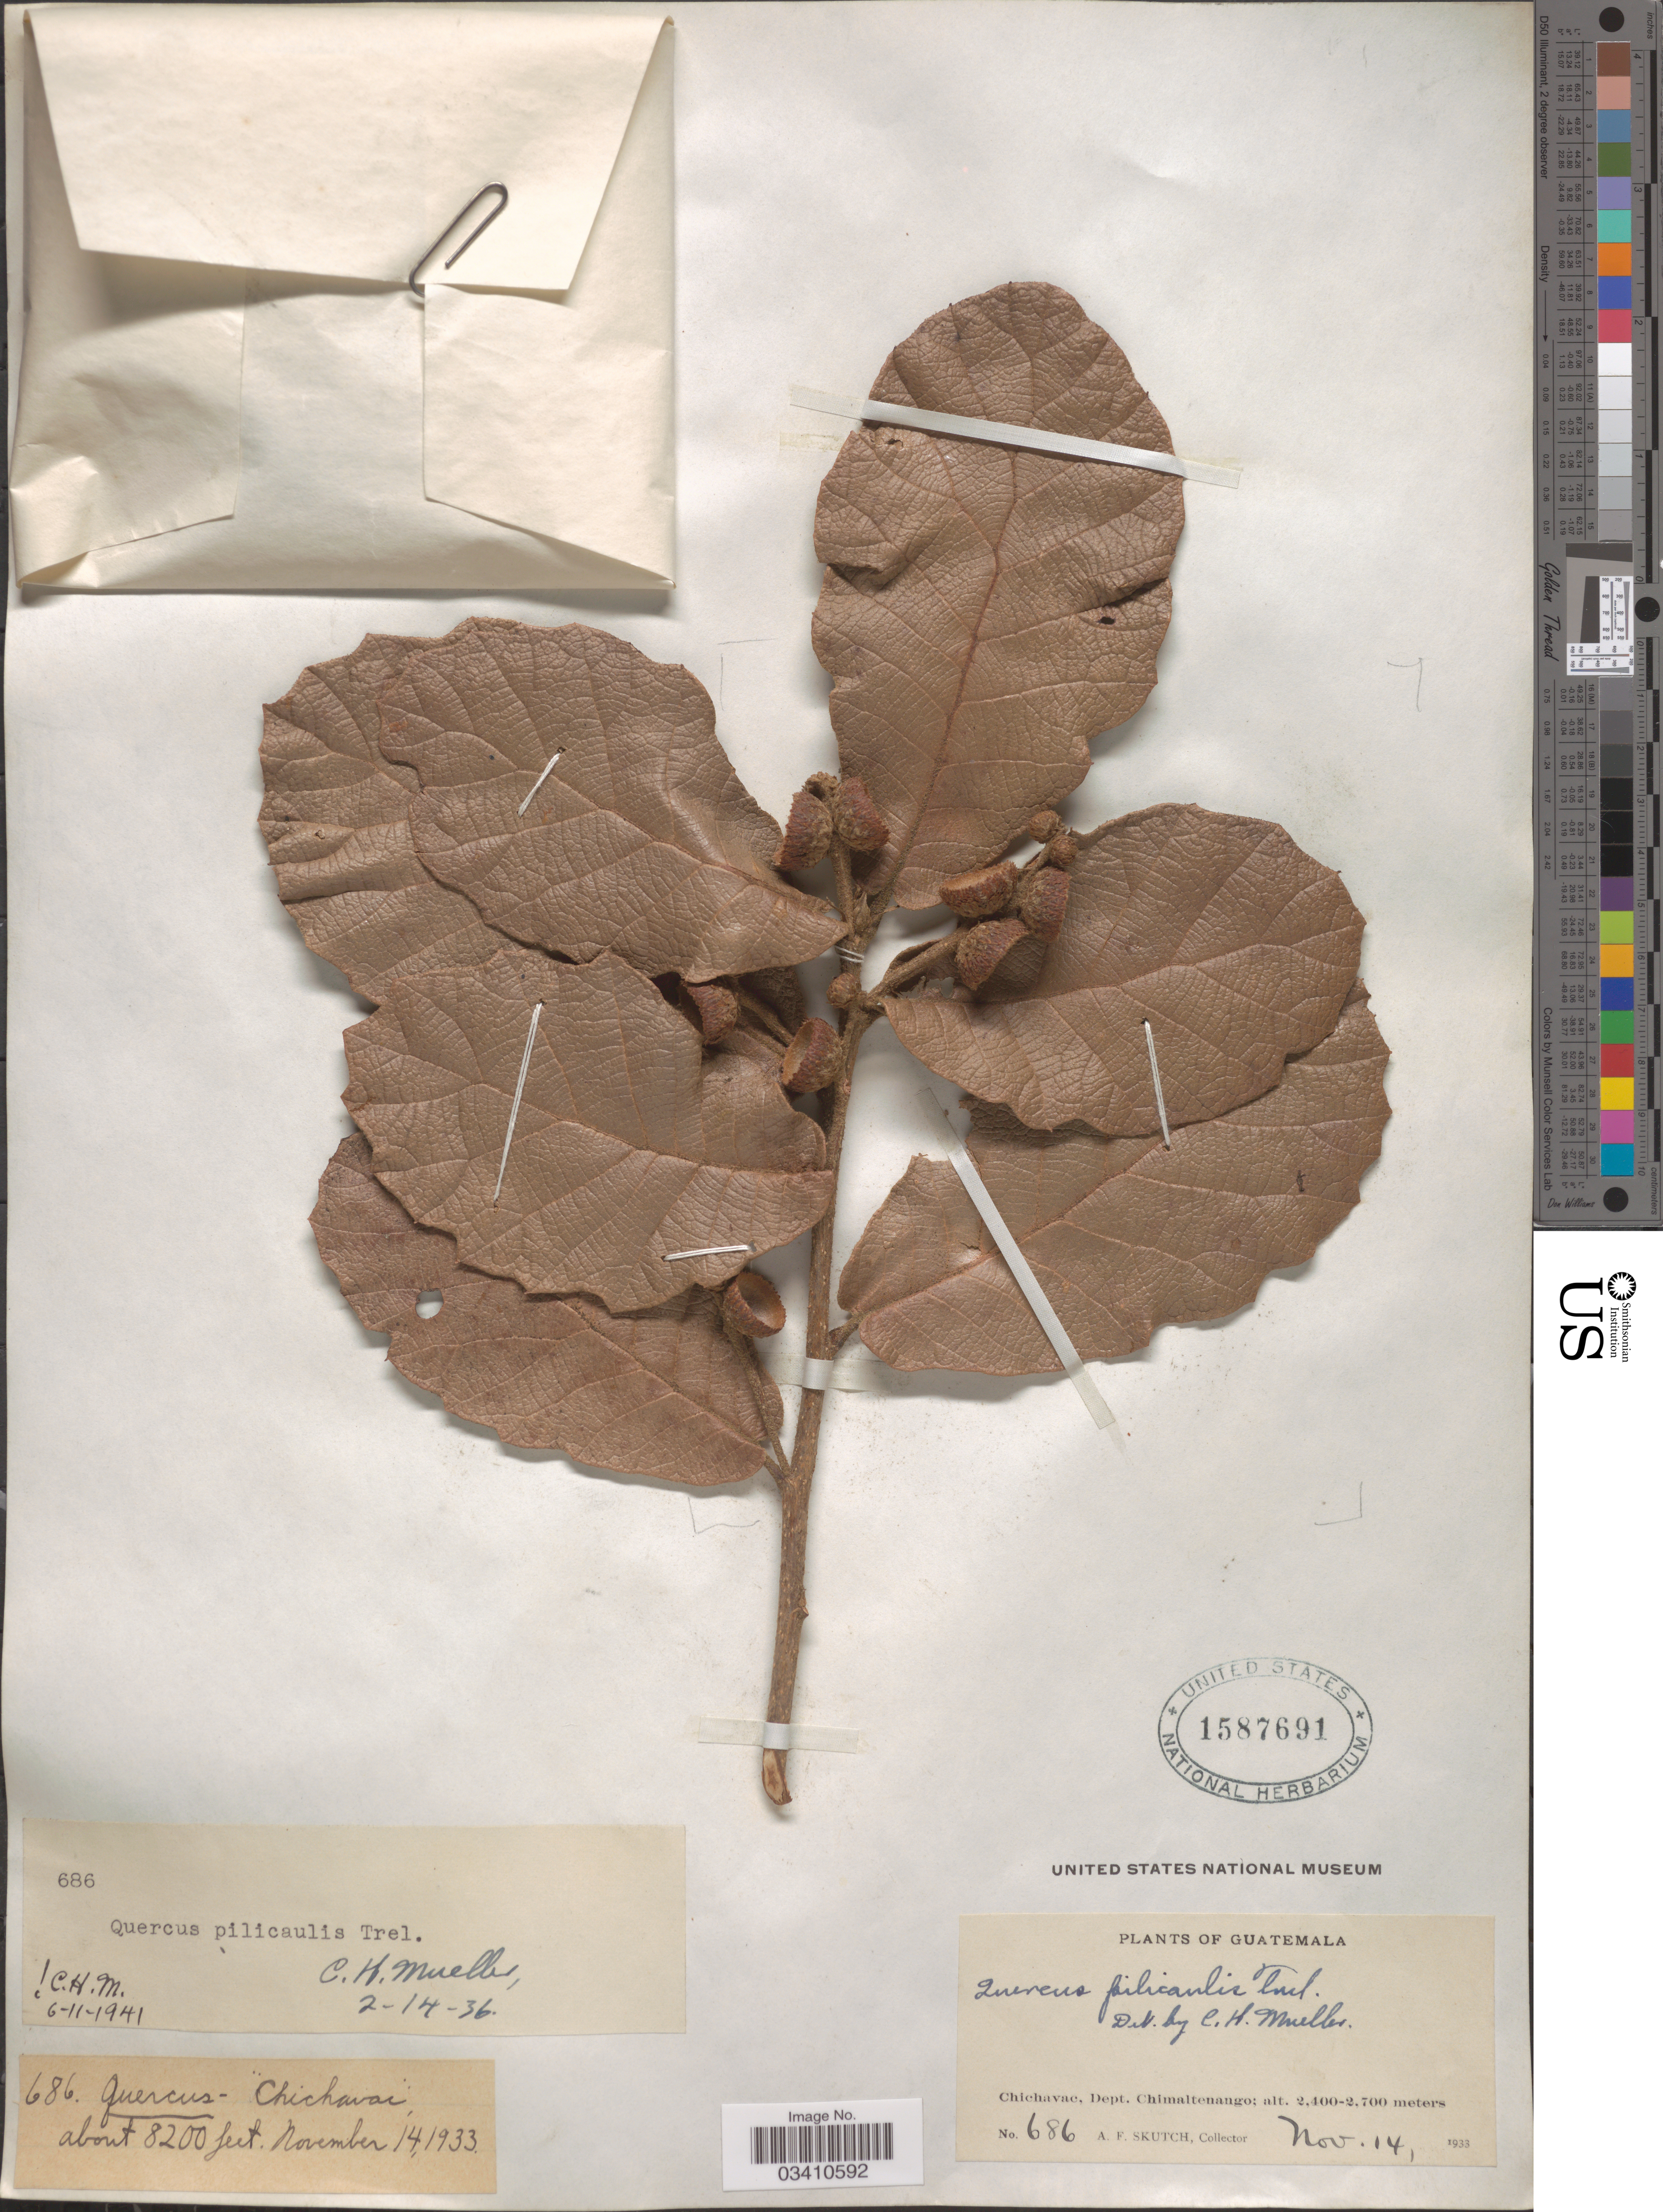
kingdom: Plantae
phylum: Tracheophyta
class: Magnoliopsida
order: Fagales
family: Fagaceae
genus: Quercus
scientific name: Quercus pilicaulis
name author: Trel.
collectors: A. F. Skutch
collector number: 686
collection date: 1933-11-14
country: Guatemala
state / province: Chimaltenango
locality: Chichavac, Dept. Chimaltenango.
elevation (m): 2499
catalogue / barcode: US 1587691